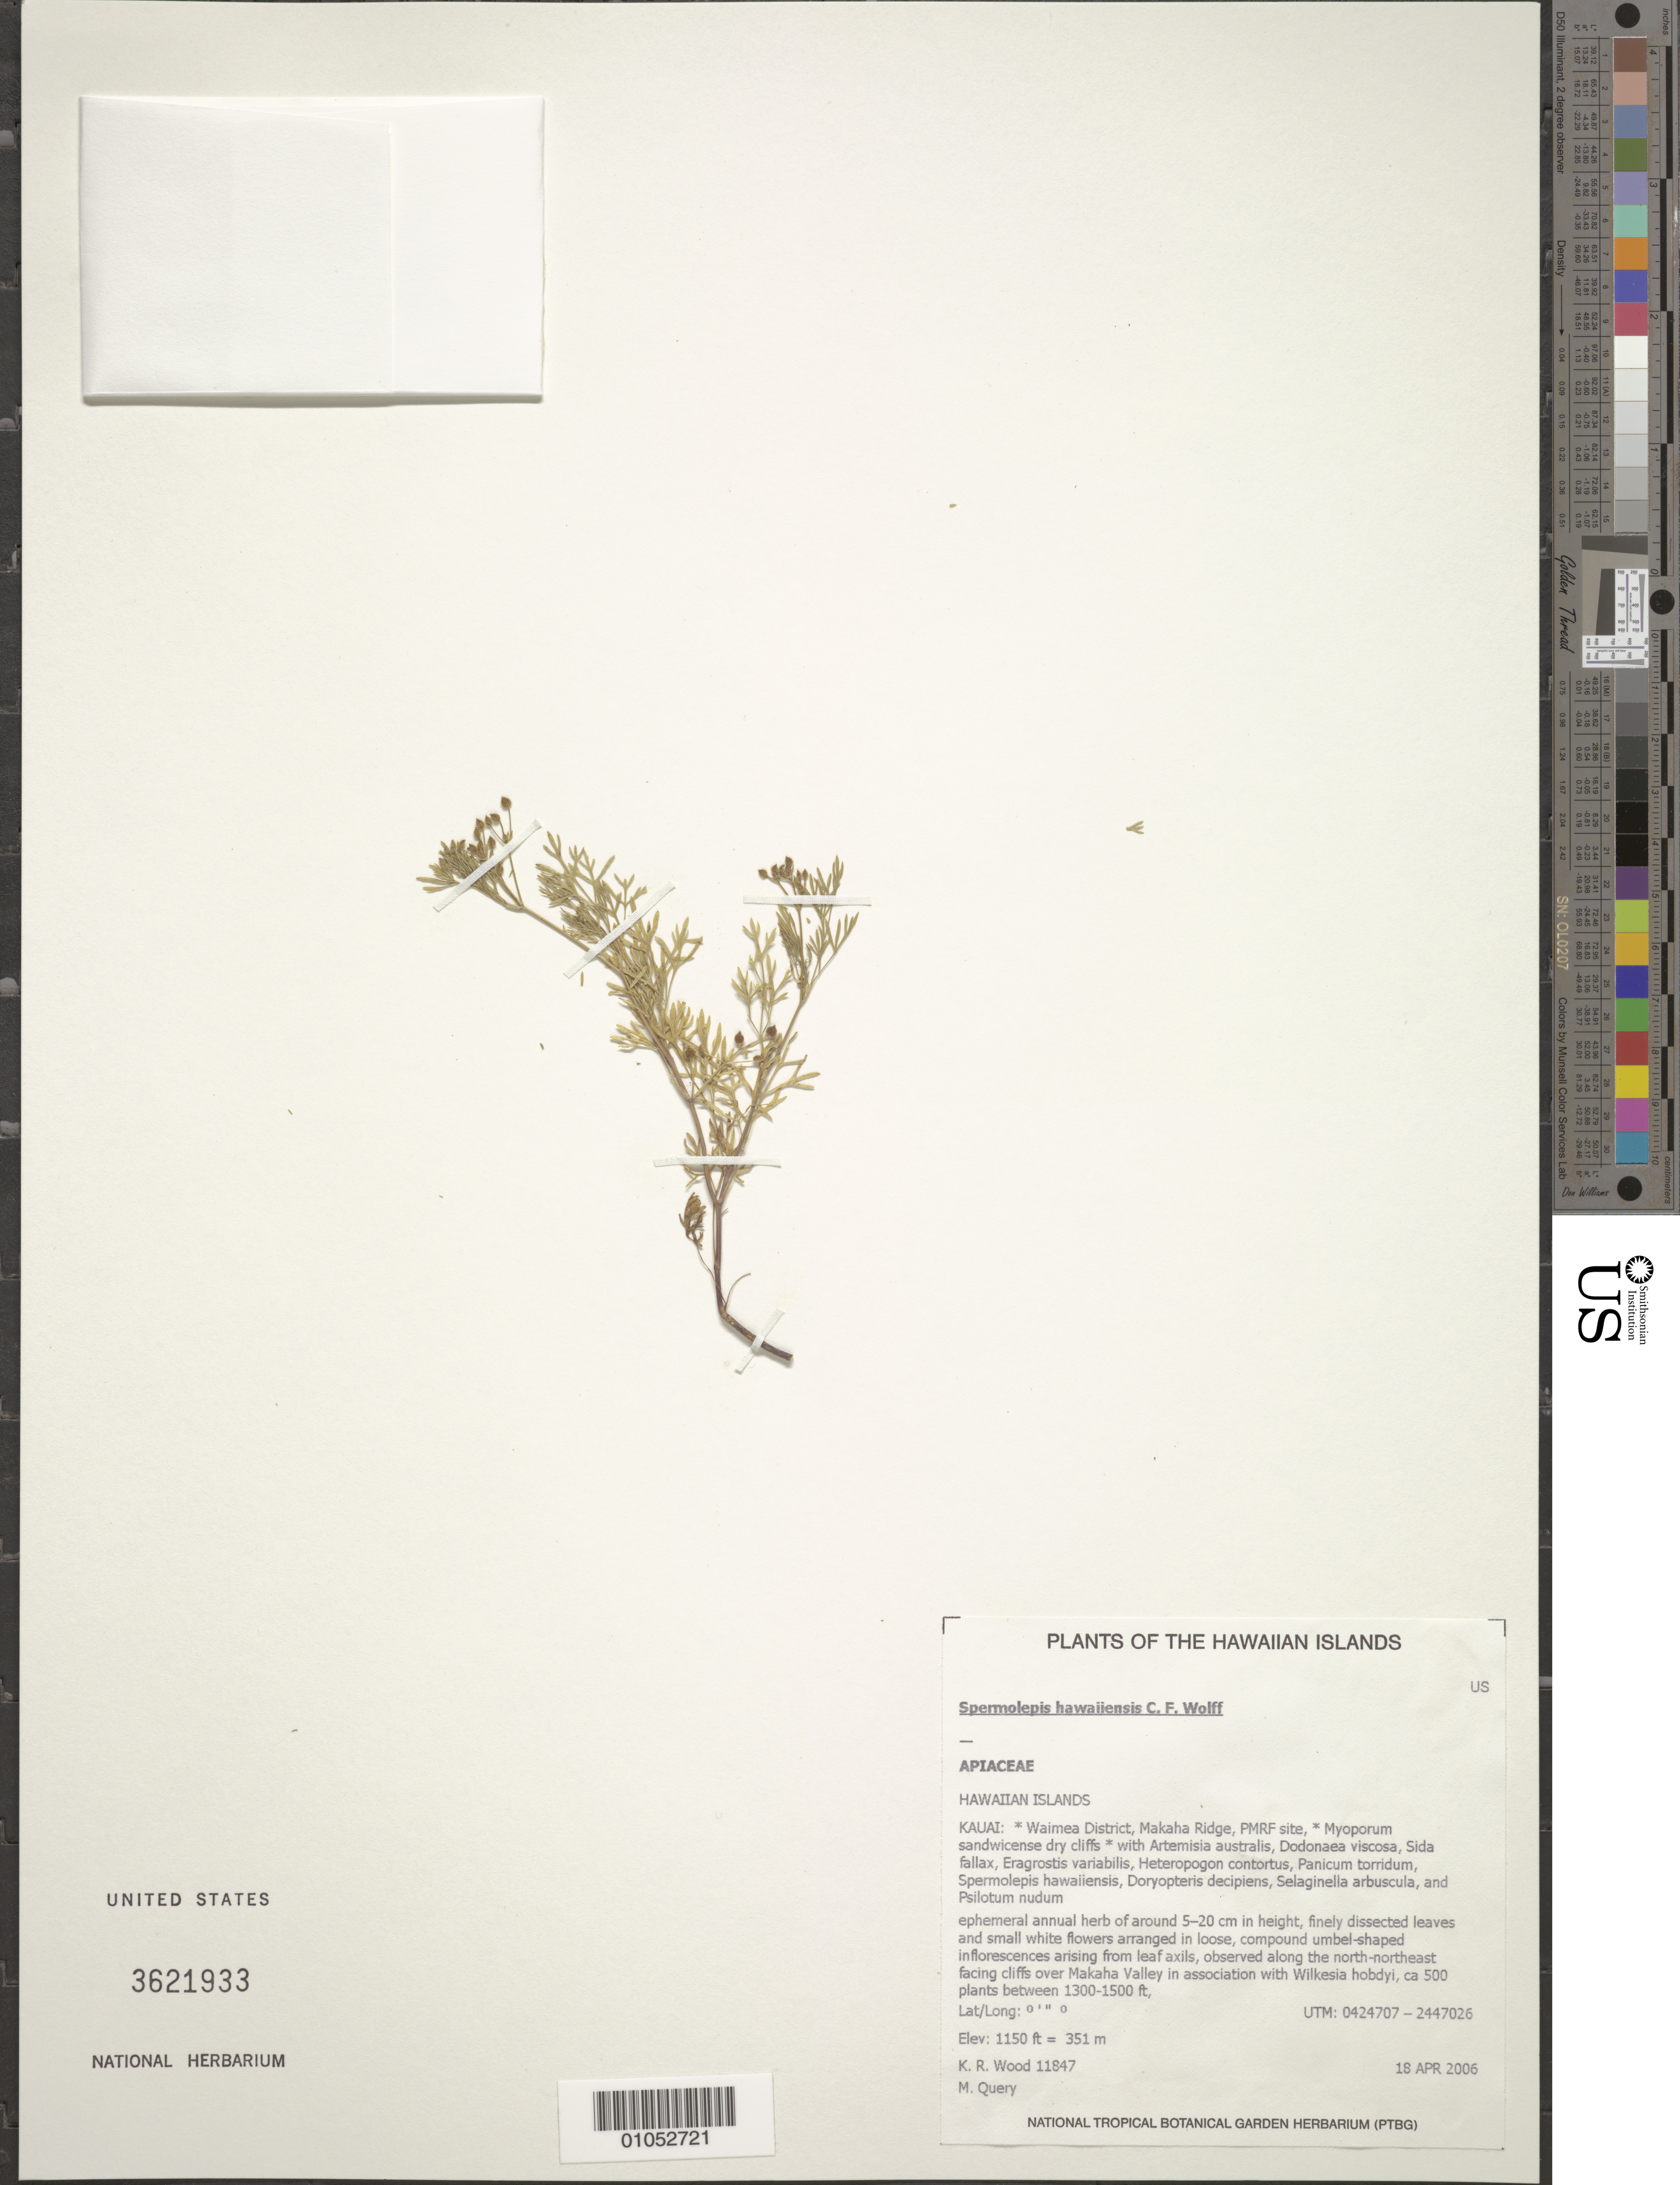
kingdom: Plantae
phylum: Tracheophyta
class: Magnoliopsida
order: Apiales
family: Apiaceae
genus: Spermolepis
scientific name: Spermolepis hawaiiensis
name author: H. Wolff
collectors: K. R. Wood & M. Query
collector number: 11847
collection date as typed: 18 Apr 2006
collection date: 2006-04-18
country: United States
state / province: Hawaii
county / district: Kauai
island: Kaua'i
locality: Waimea District, Makaha Ridge, PMRF site.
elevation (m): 351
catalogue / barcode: US 3621933